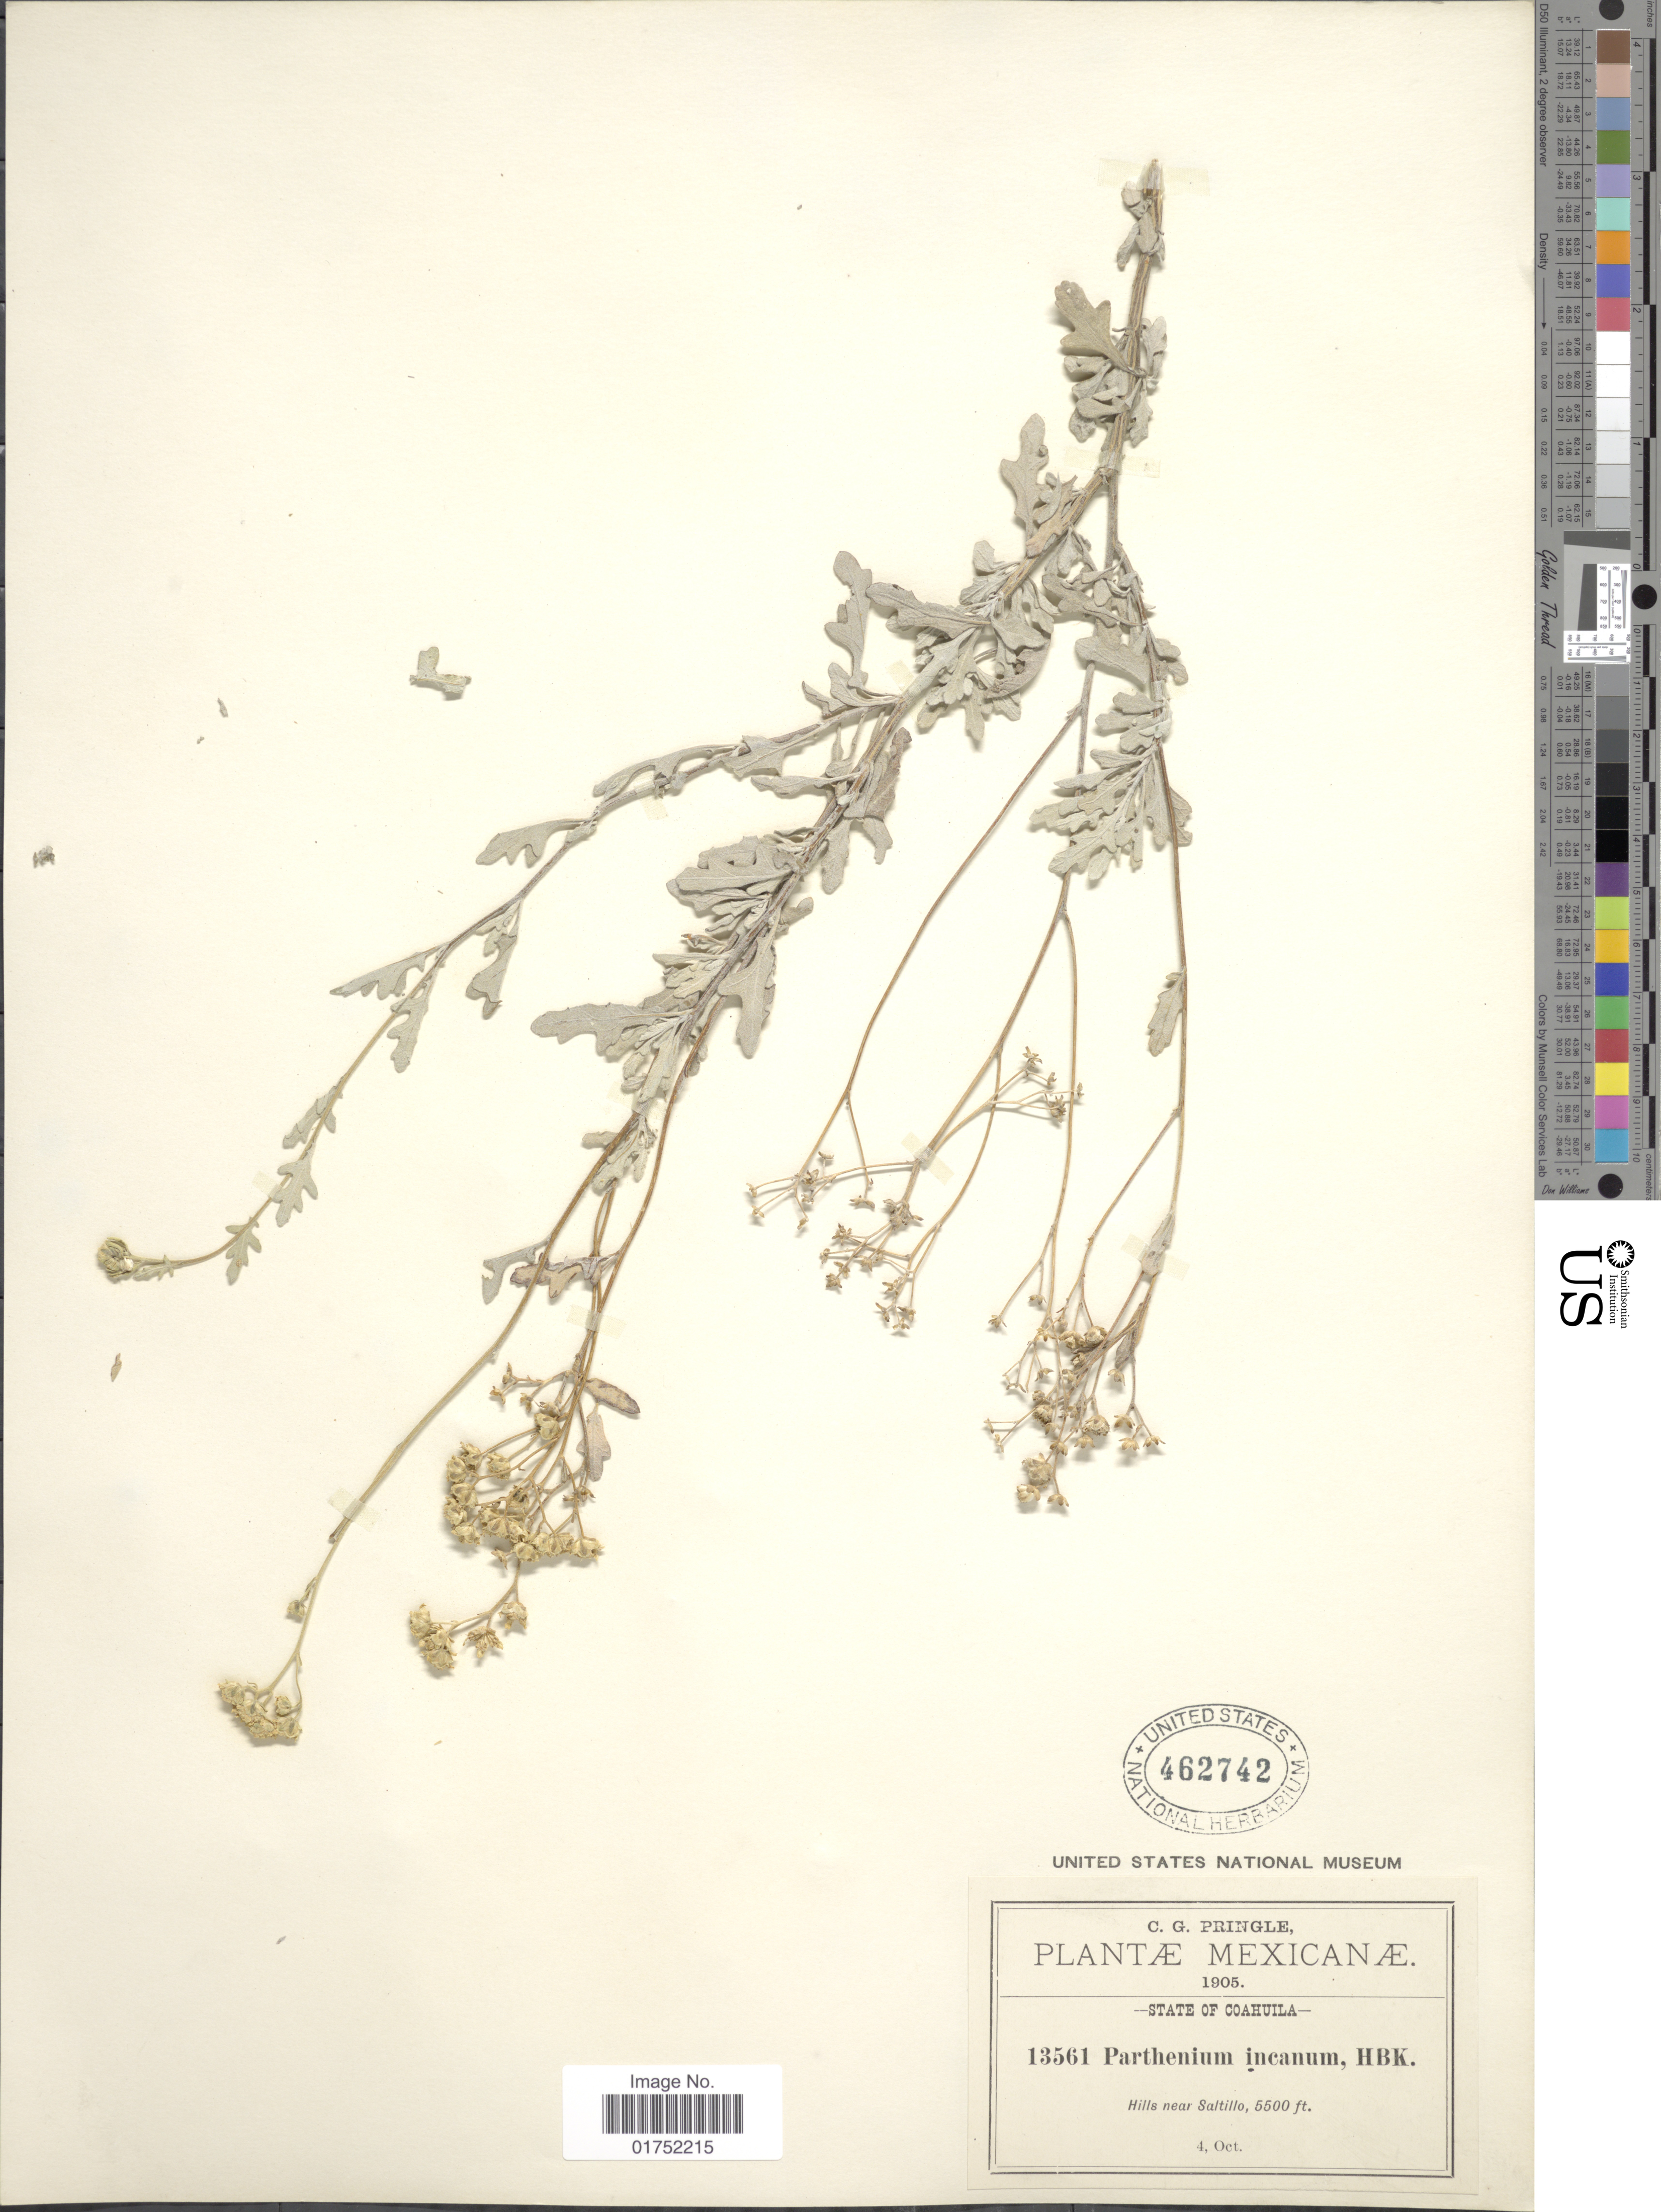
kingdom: Plantae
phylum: Tracheophyta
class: Magnoliopsida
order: Asterales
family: Asteraceae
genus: Parthenium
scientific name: Parthenium incanum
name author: Kunth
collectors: C. G. Pringle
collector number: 13561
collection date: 1905-10-04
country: Mexico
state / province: Coahuila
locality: Hills near Saltillo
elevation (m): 1676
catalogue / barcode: US 462742